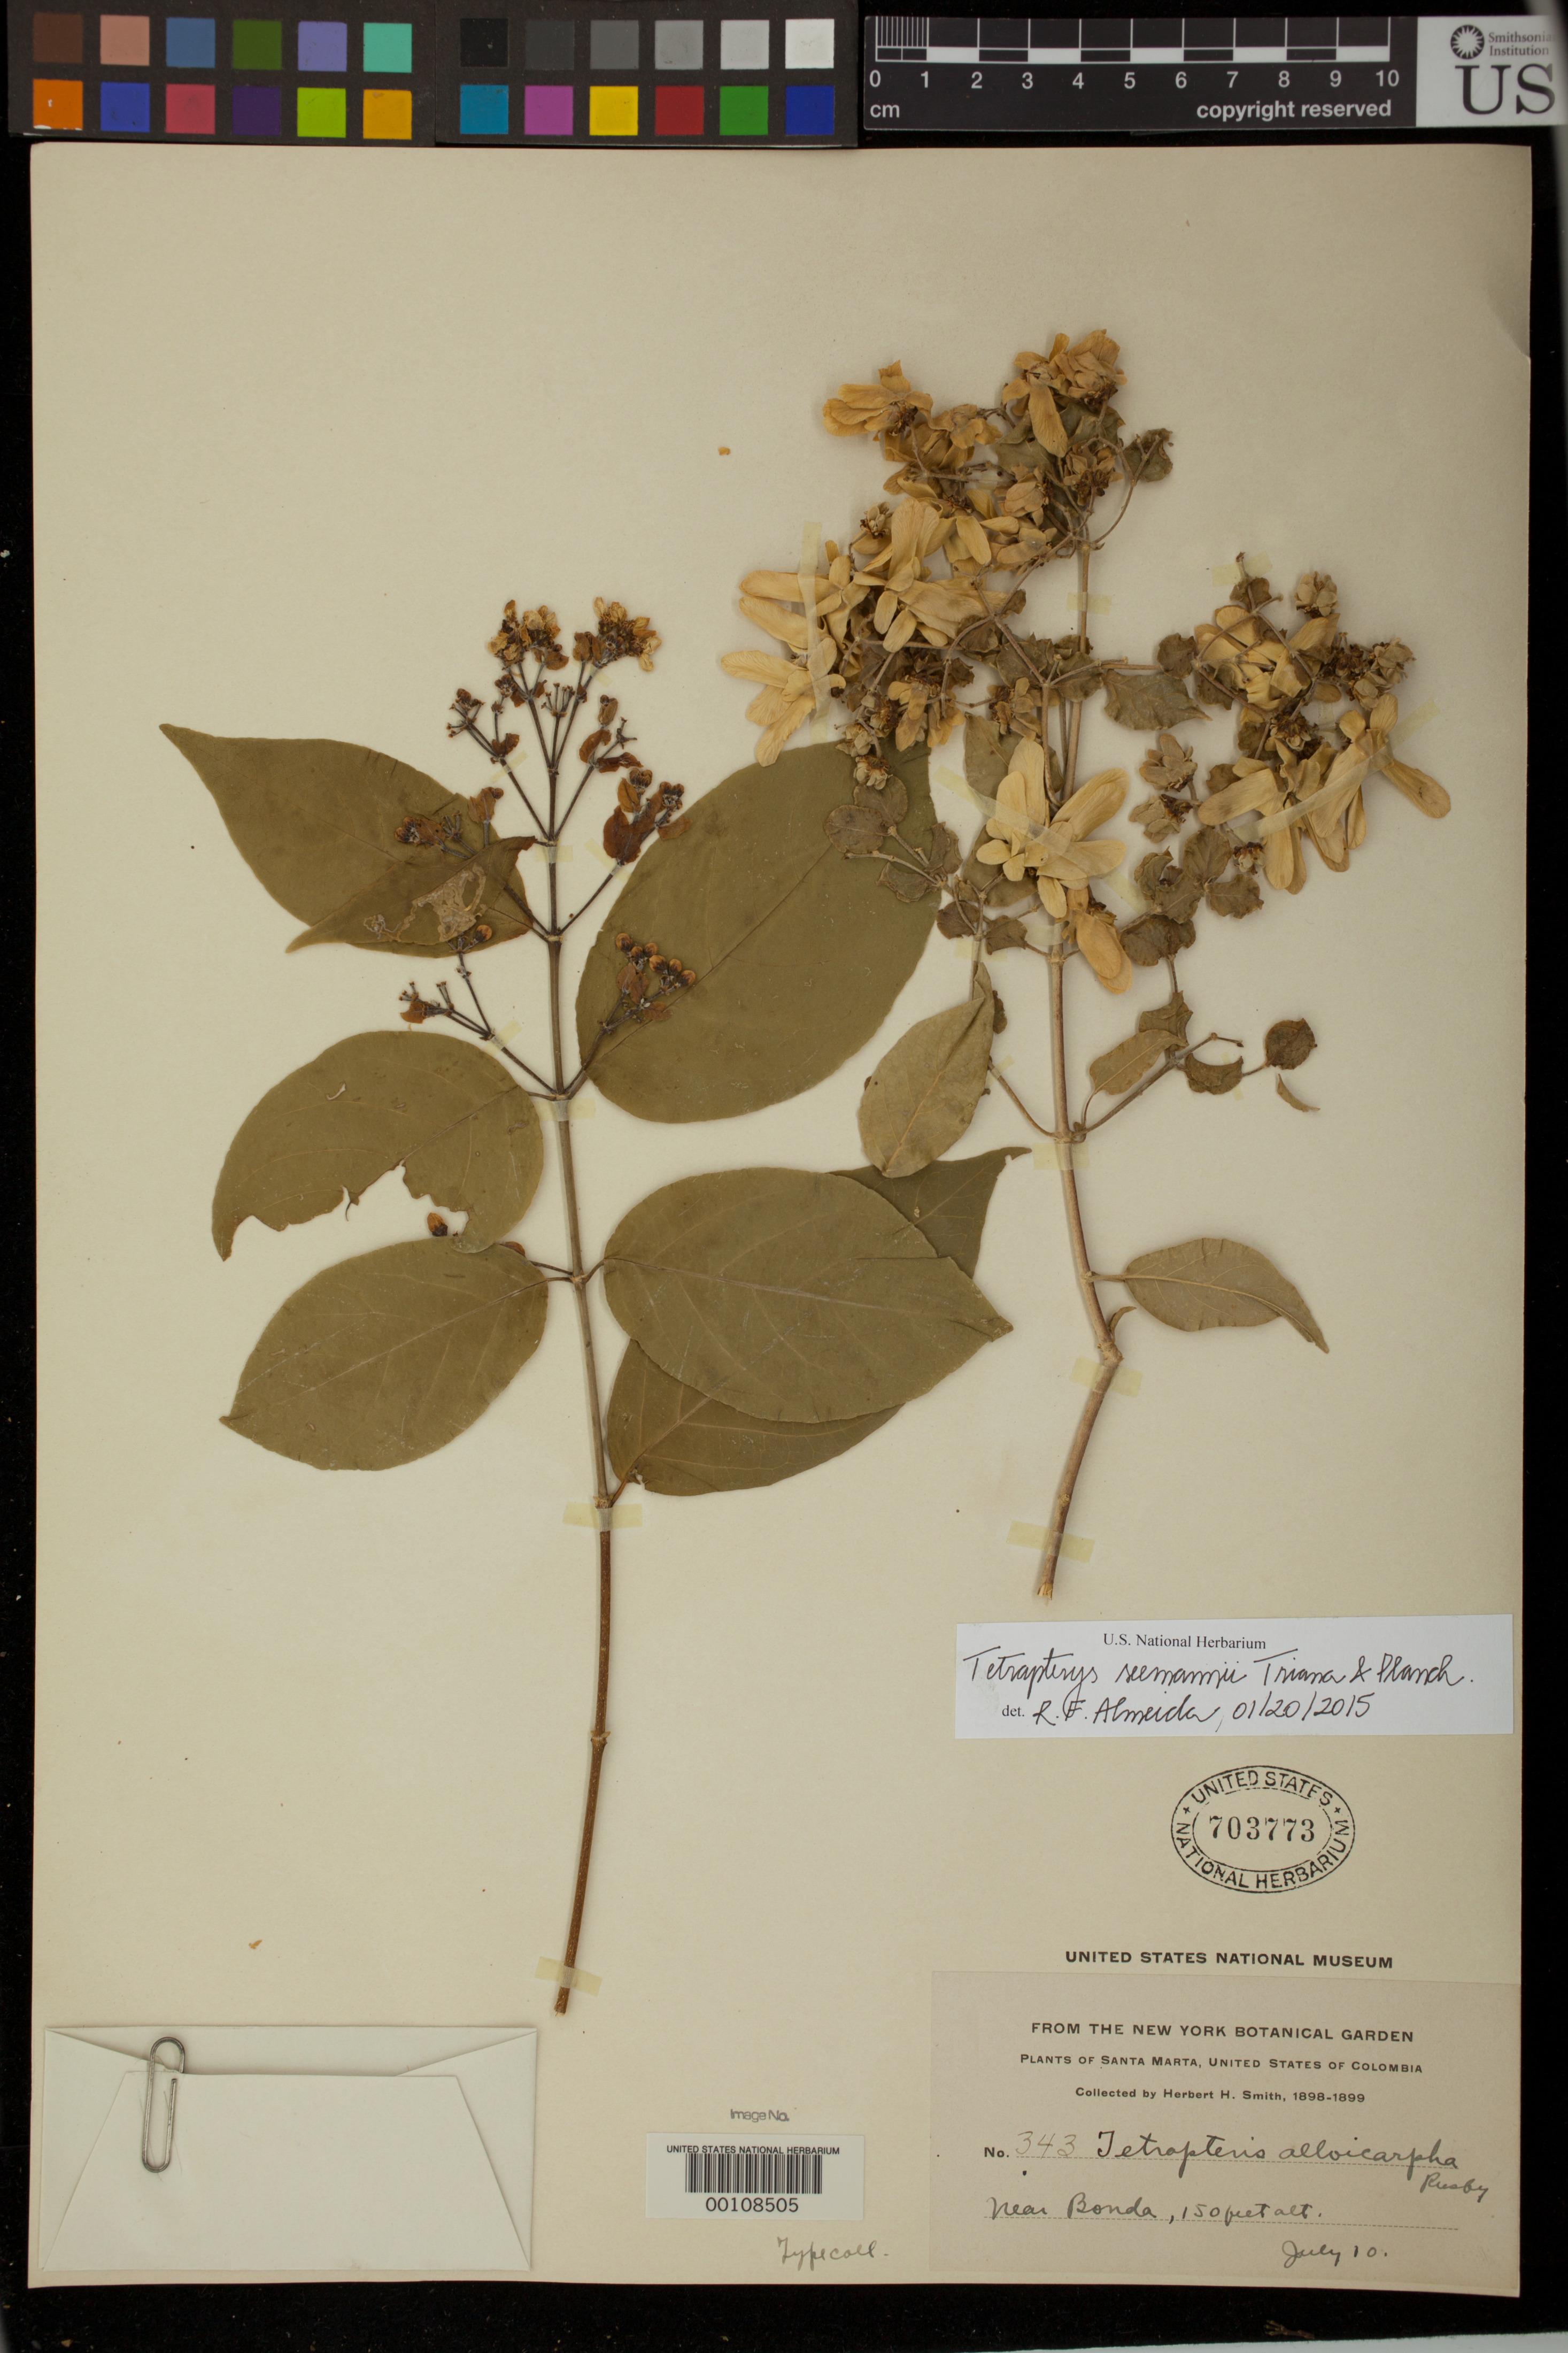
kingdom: Plantae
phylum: Tracheophyta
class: Magnoliopsida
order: Malpighiales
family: Malpighiaceae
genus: Tetrapterys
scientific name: Tetrapterys alloicarpha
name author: Rusby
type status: Isotype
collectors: Herbert H. Smith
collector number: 343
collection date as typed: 10 Jul 1898 or 10 Jul 1899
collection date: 1898-07-10 or 1899-07-10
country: Colombia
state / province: Magdalena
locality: Santa Marta, near Bonda.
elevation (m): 46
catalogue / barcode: US 703773